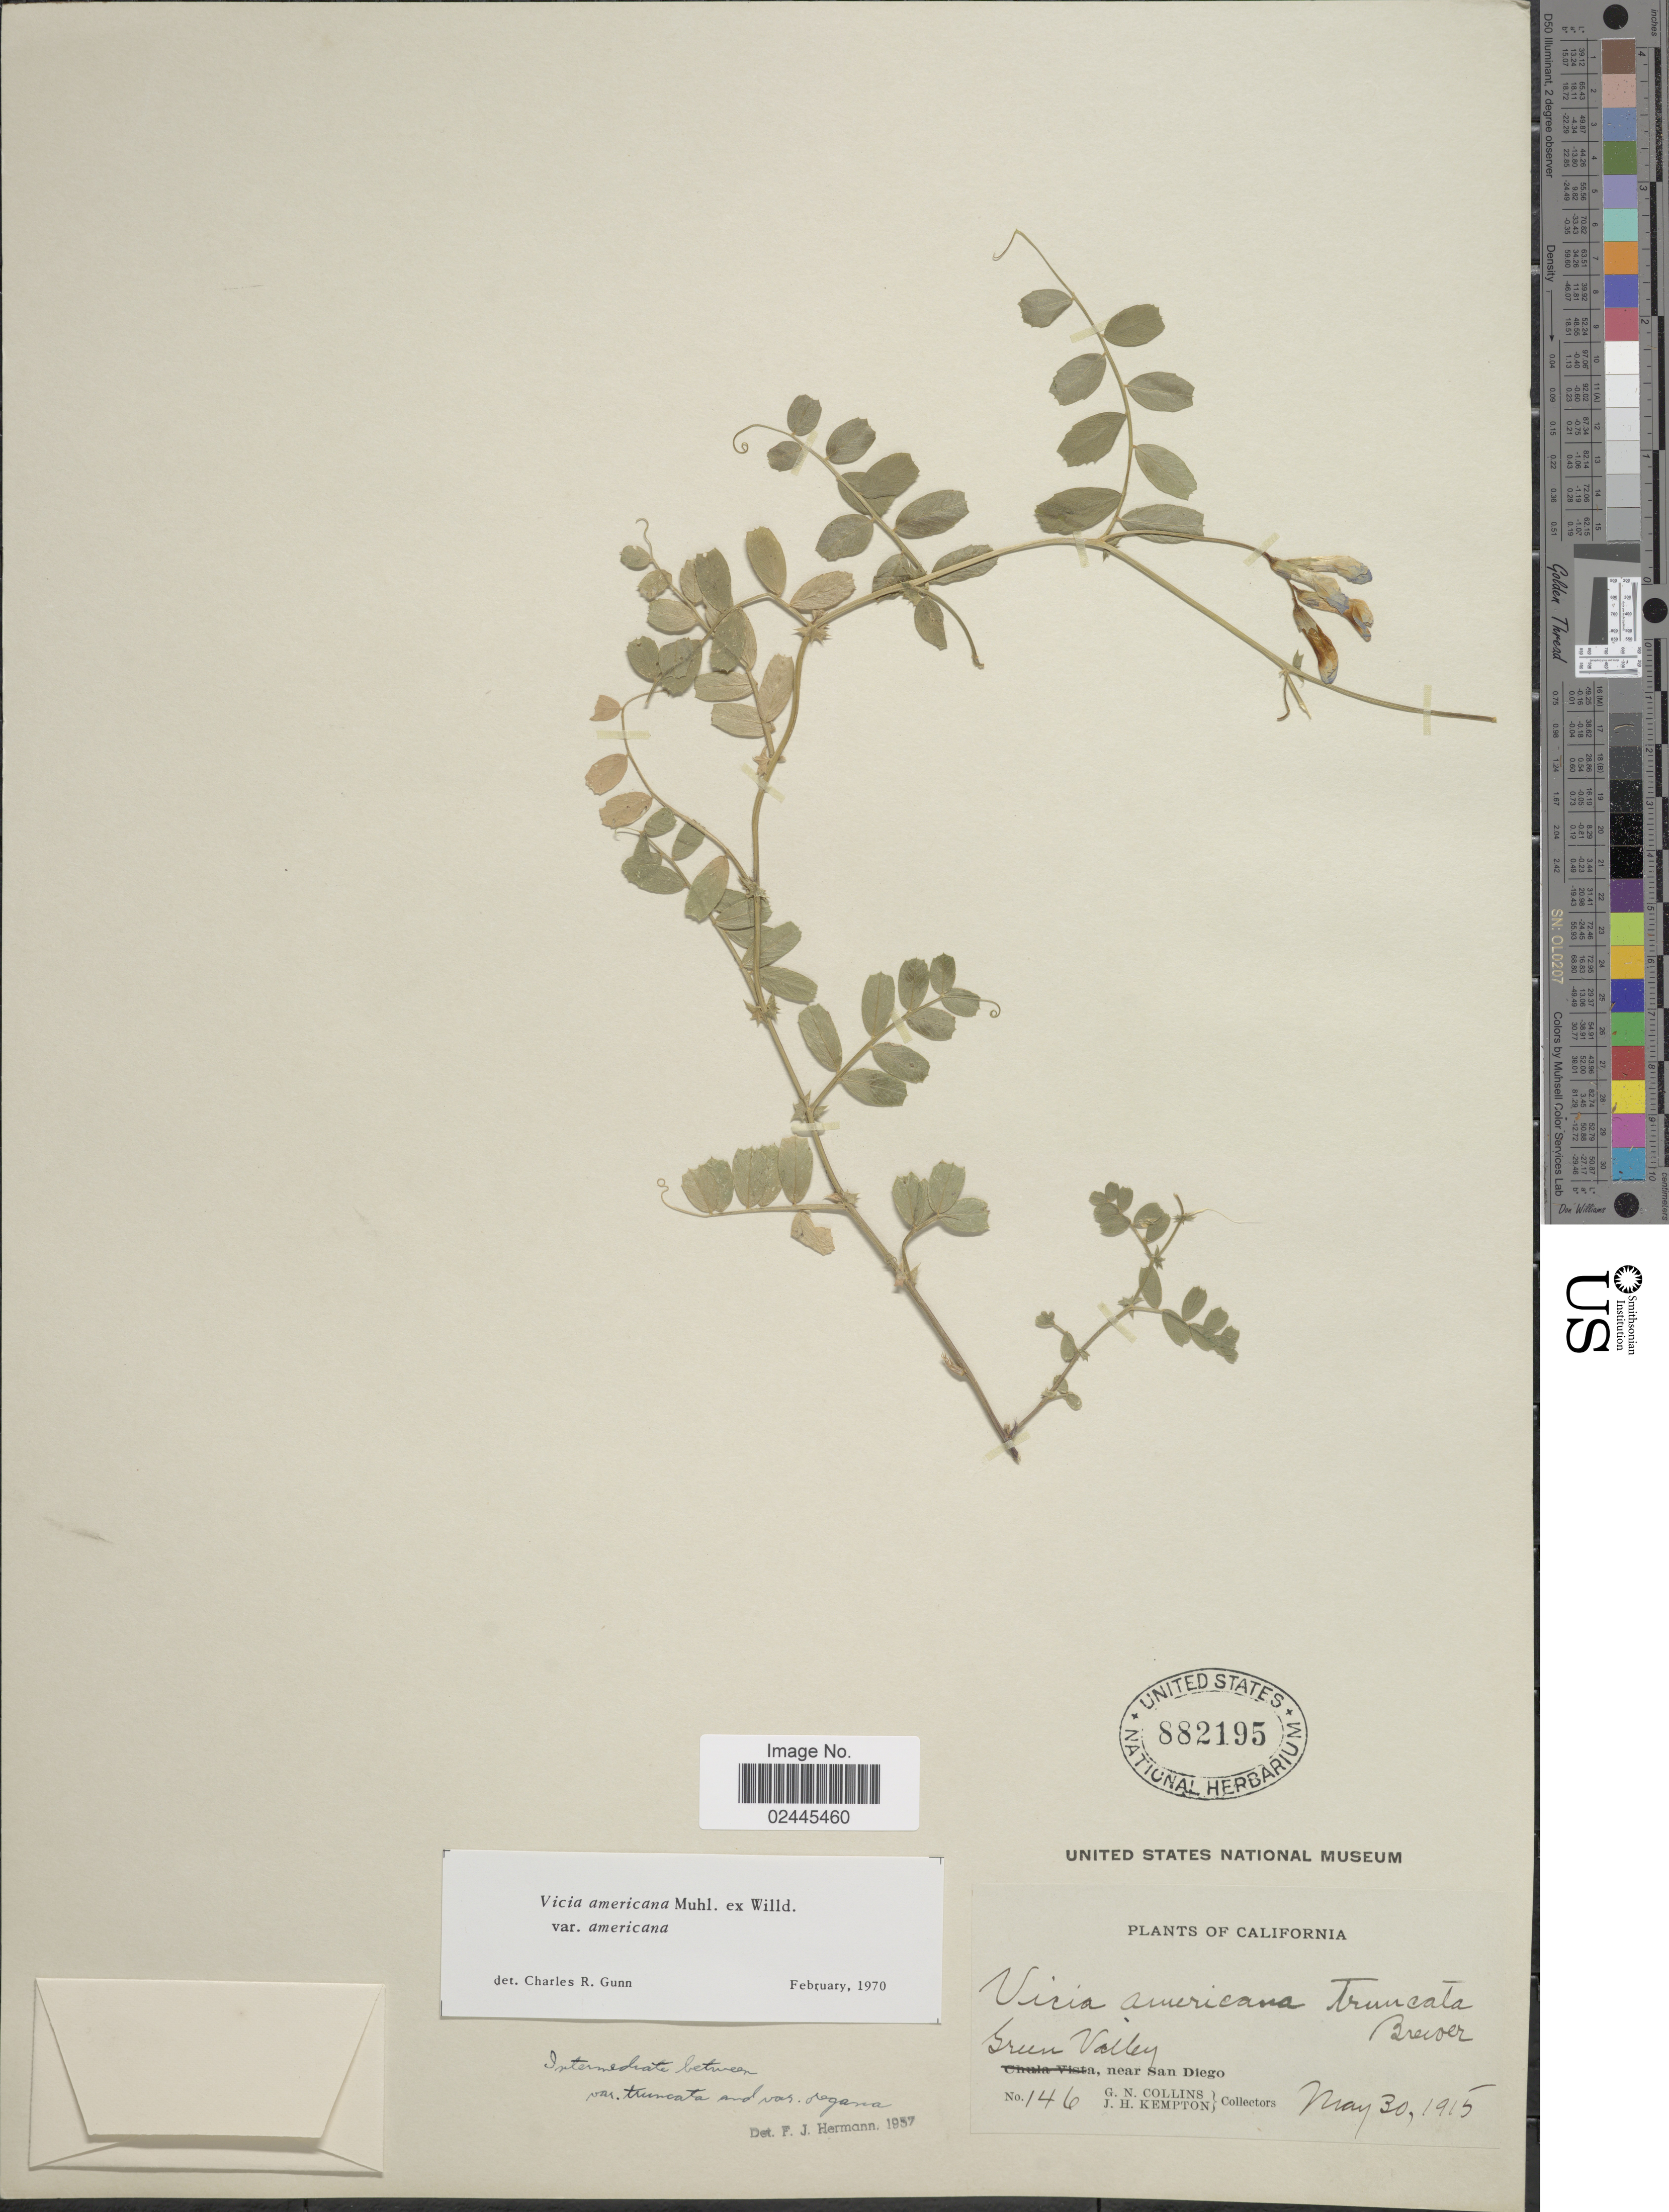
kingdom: Plantae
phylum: Tracheophyta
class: Magnoliopsida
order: Fabales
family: Fabaceae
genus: Vicia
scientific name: Vicia americana var. americana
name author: Muhl. ex Willd.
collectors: G. Collins & J. H. Kempton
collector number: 146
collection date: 1915-05-30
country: United States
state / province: California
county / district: San Diego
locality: Green Valley. Near San Diego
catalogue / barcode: US 882195